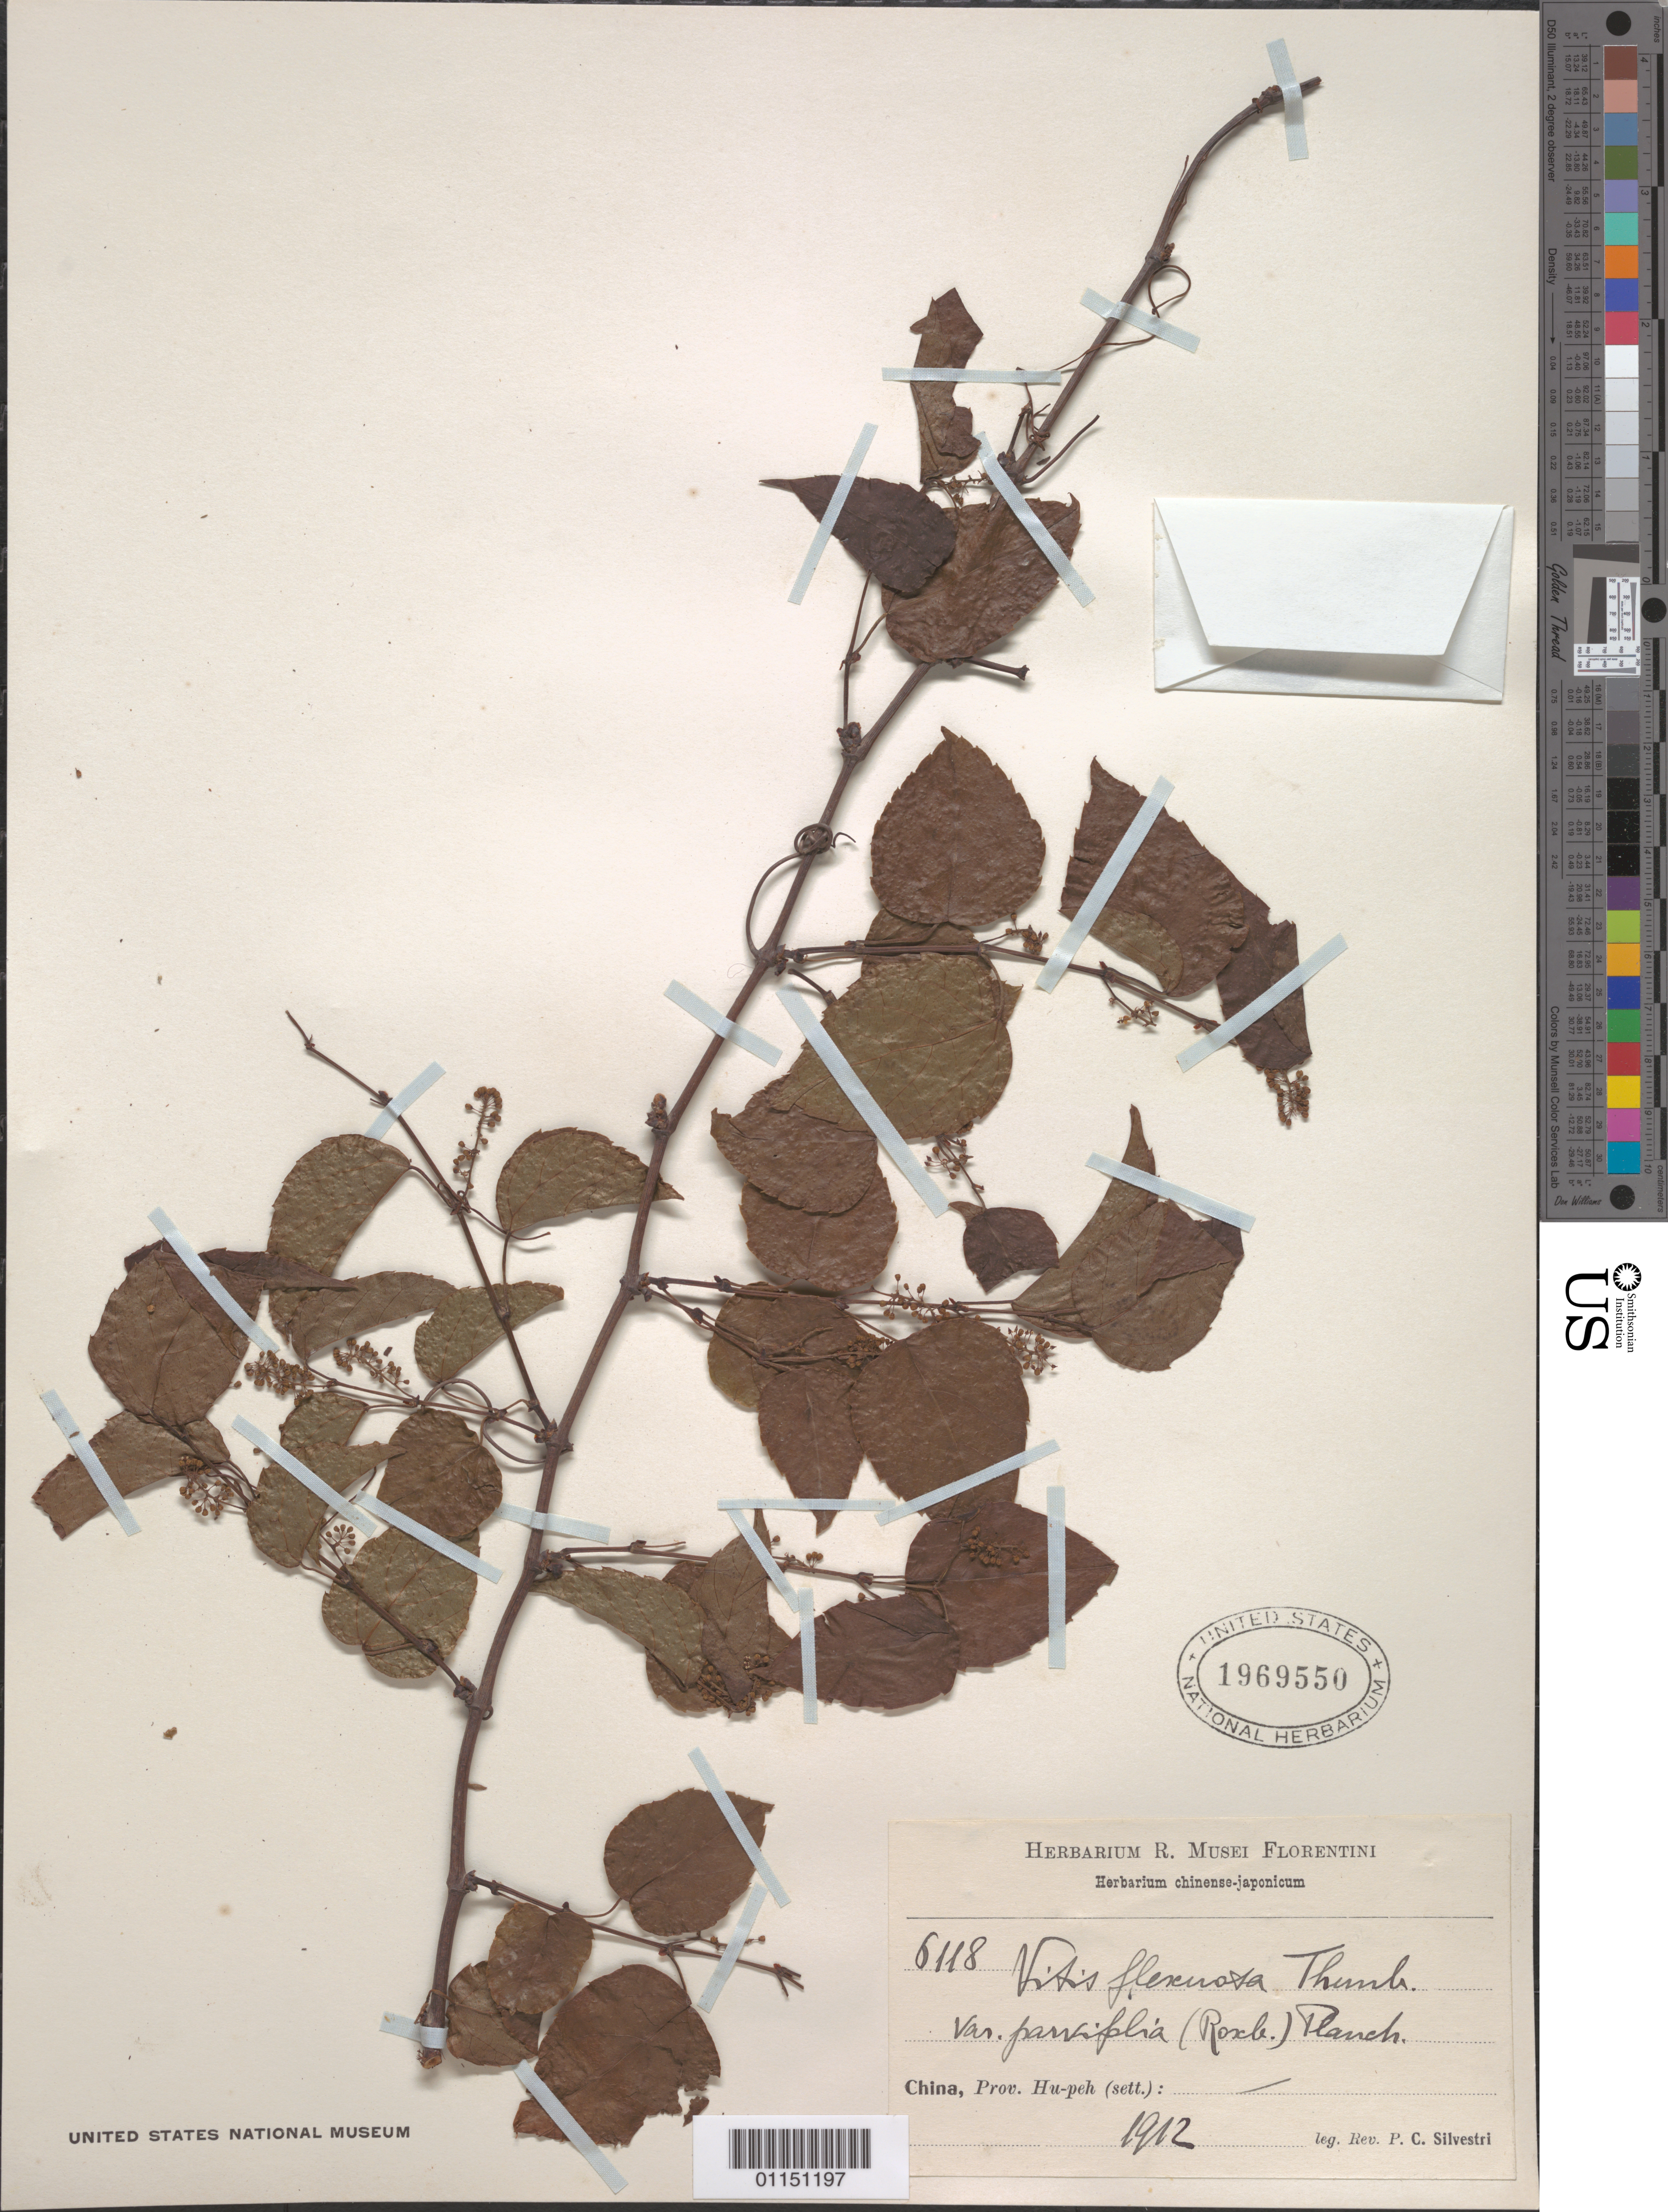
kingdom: Plantae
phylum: Tracheophyta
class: Magnoliopsida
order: Vitales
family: Vitaceae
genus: Vitis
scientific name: Vitis flexuosa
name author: Thunb.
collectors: P. Silvestri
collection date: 1912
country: China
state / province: Hubei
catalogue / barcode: US 1969550